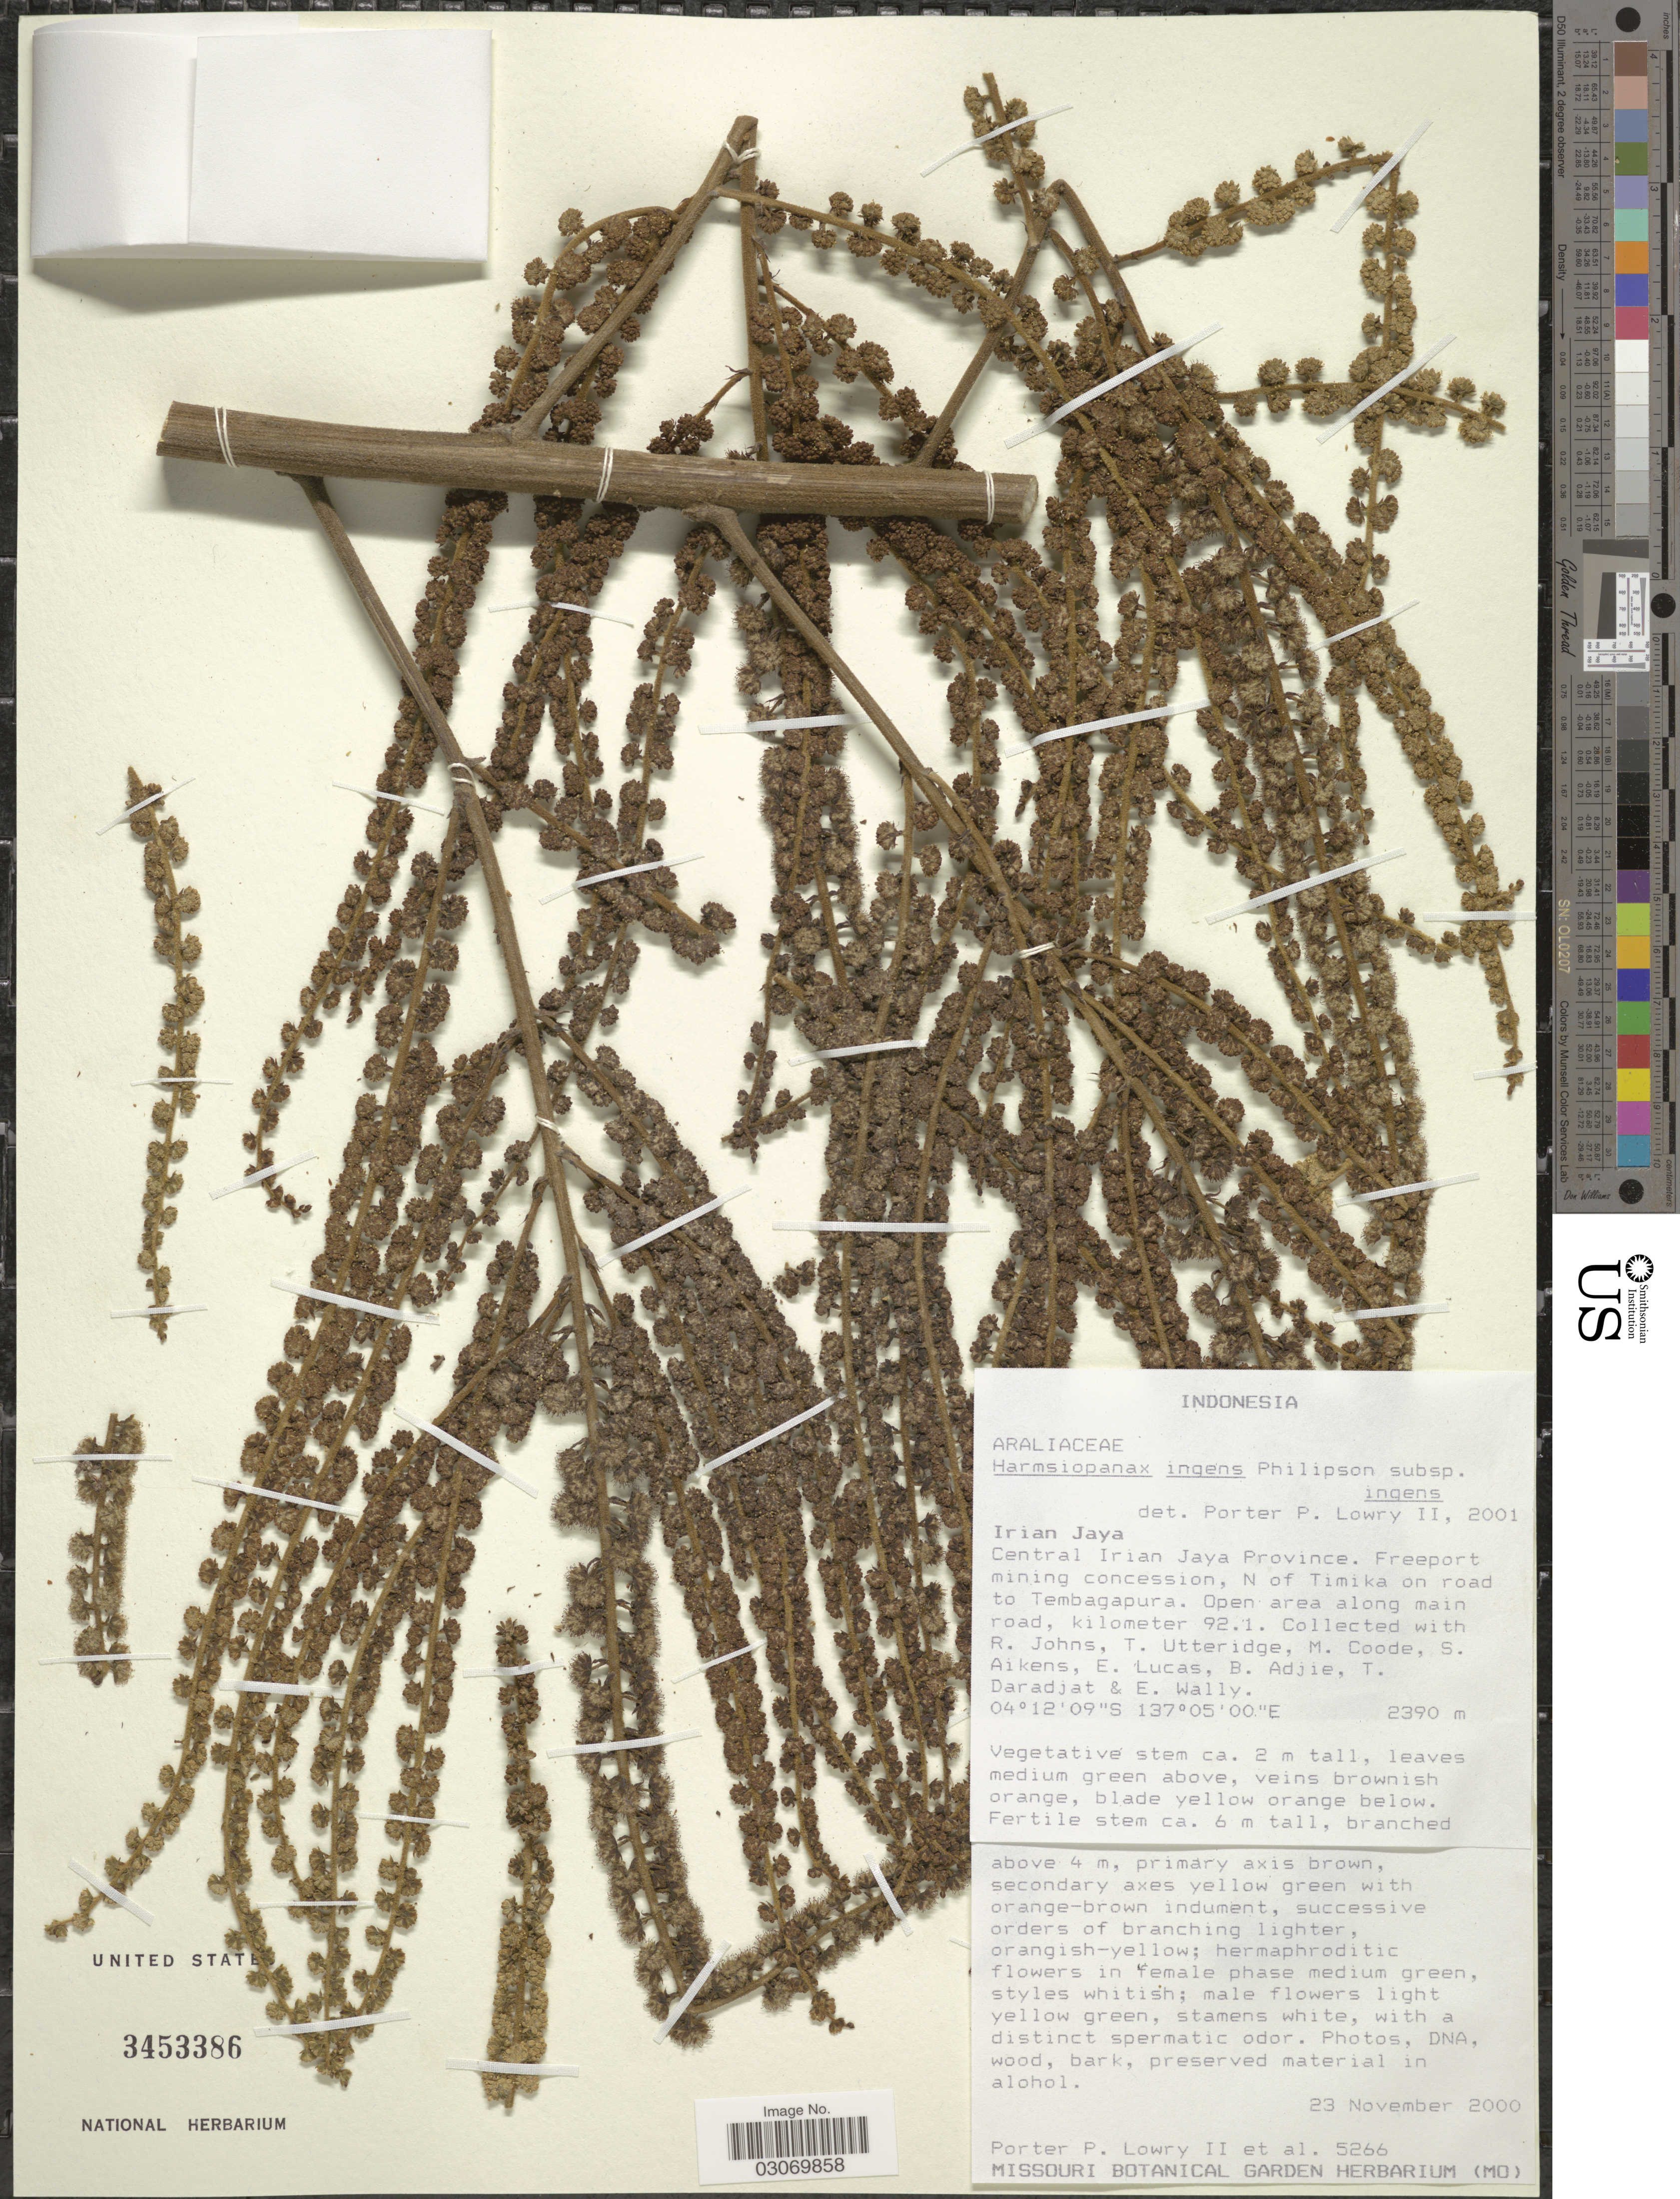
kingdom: Plantae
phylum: Tracheophyta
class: Magnoliopsida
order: Apiales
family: Araliaceae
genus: Harmsiopanax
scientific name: Harmsiopanax ingens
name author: Philipson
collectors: P. P. Lowry, R. Johns, T. M. A. Utteridge & M. Coode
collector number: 5266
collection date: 2000-11-23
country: Indonesia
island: New Guinea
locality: Irian Jaya, Central Irian Jaya Province, Freeport mining concession, N of Timika on road to Tembagapura, Open area along main road, kilometer 92.1.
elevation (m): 2390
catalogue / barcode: US 3453386